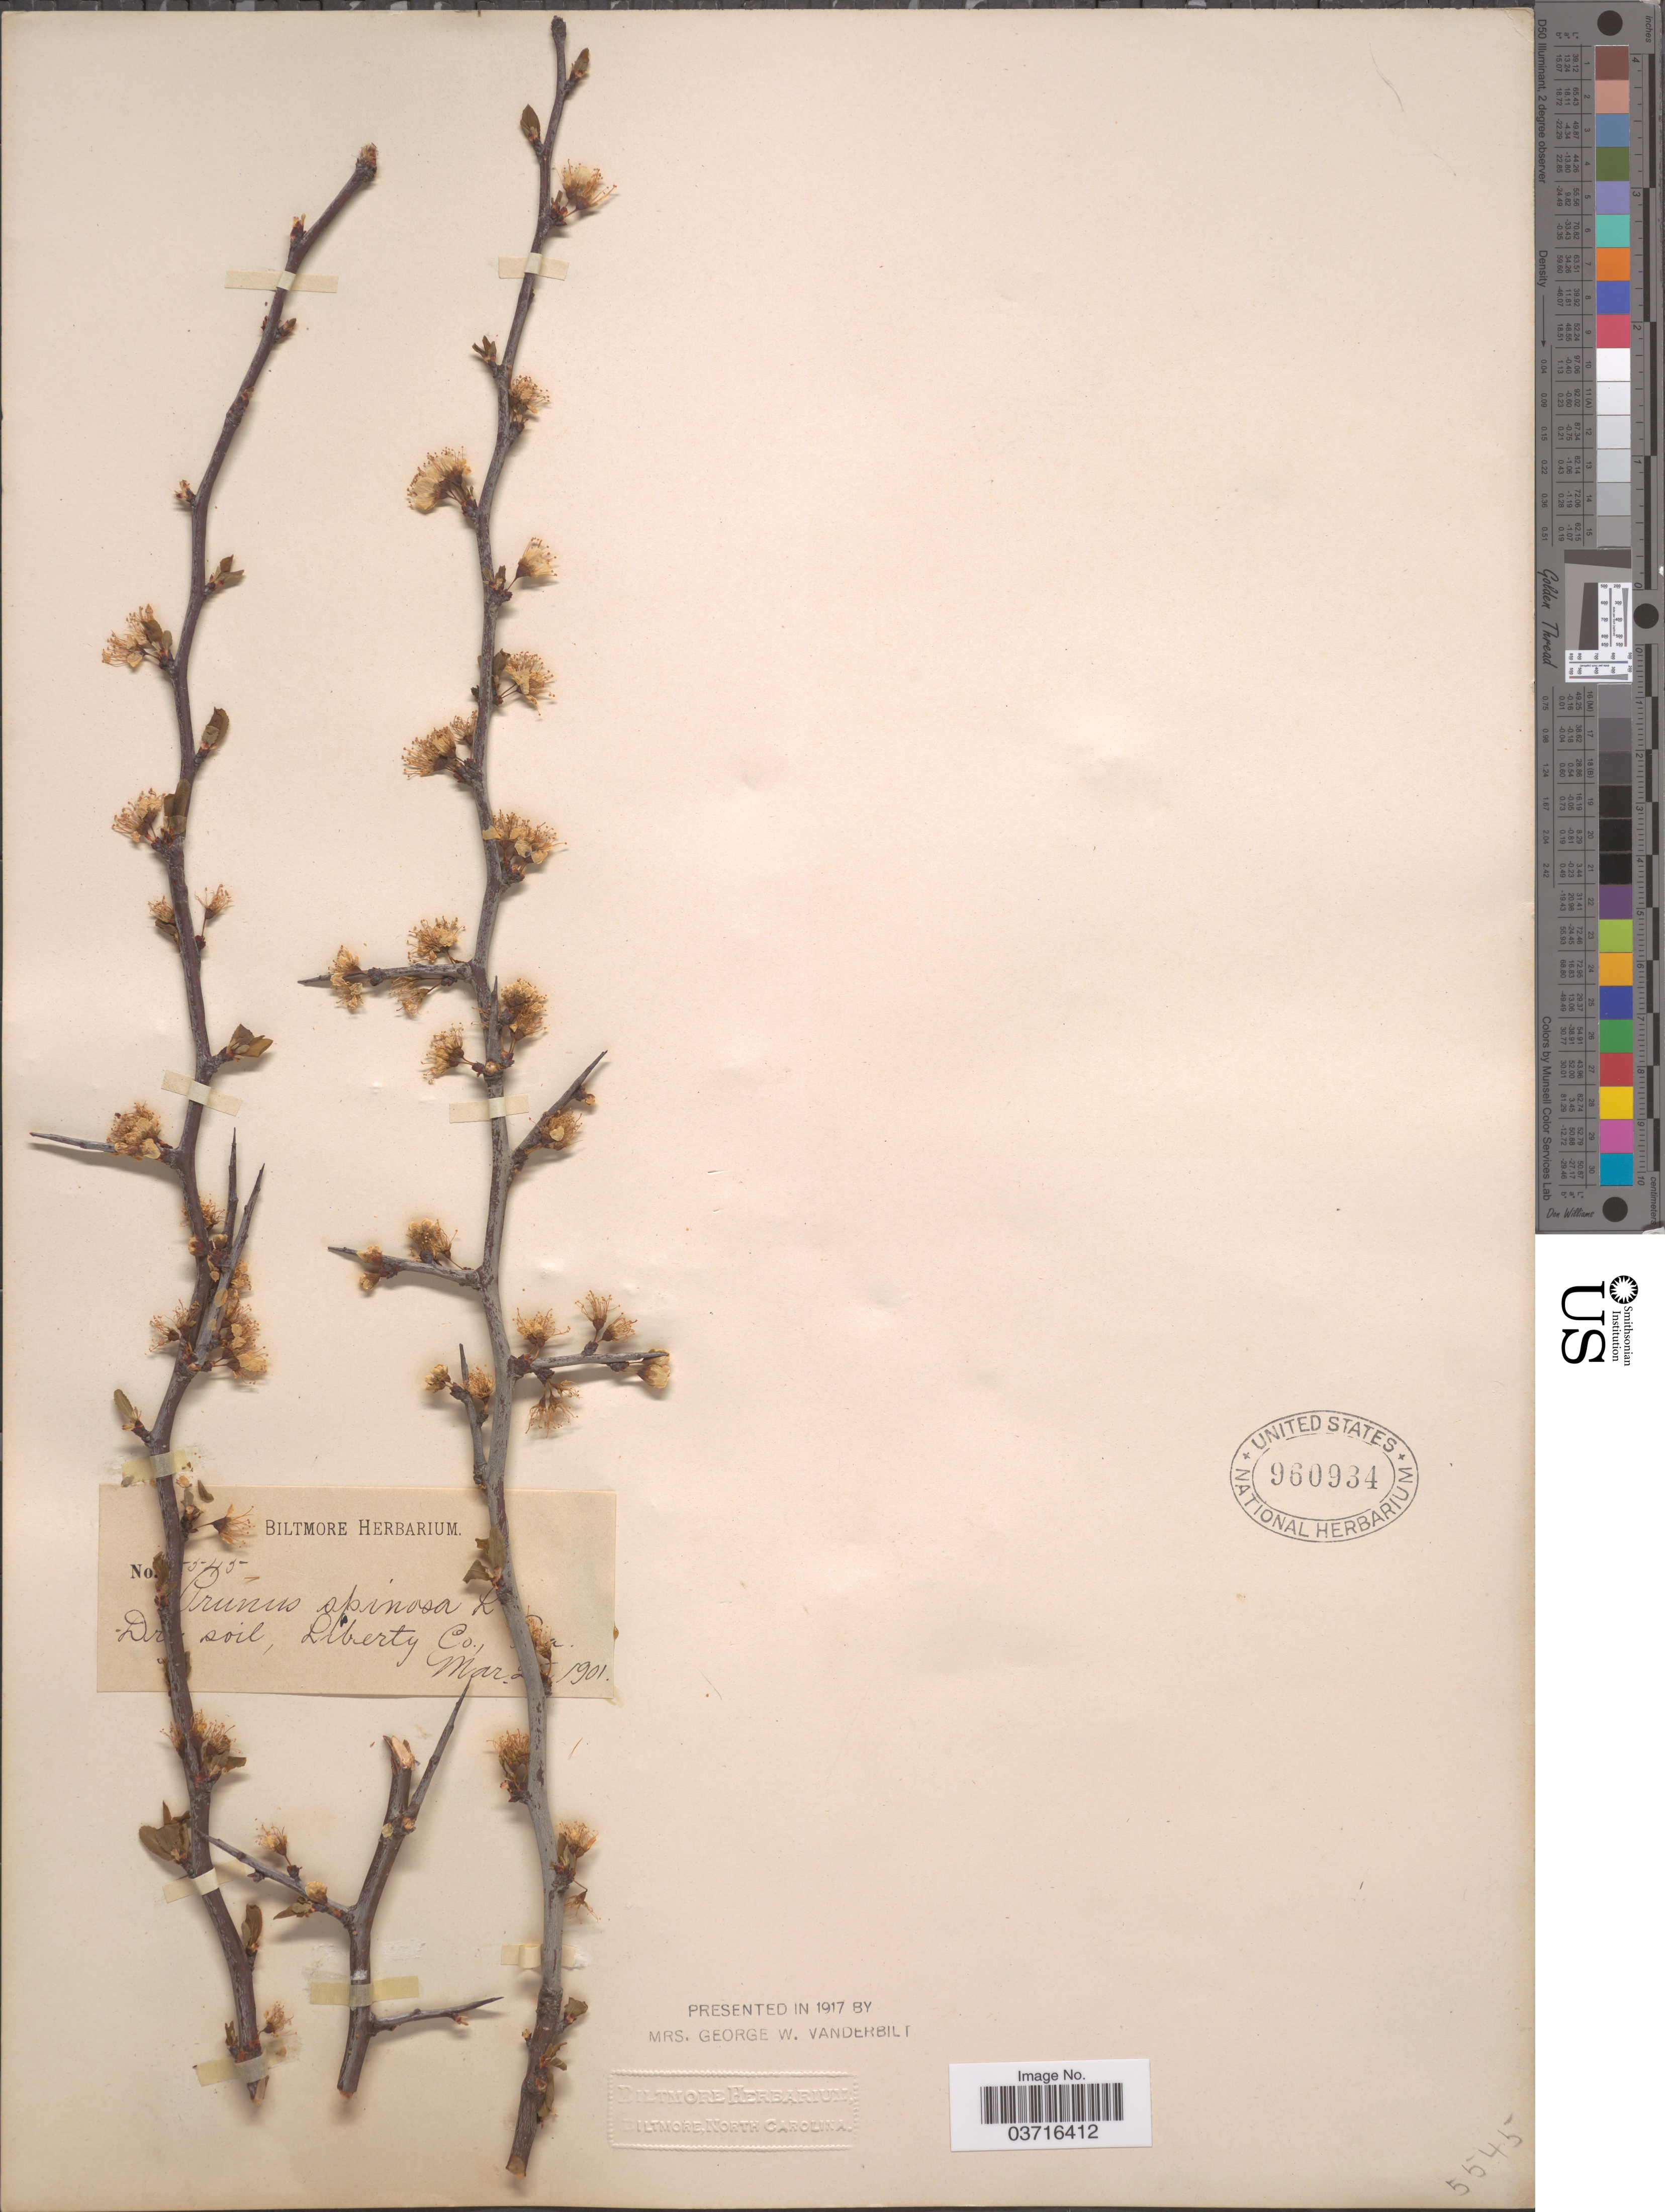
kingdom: Plantae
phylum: Tracheophyta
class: Magnoliopsida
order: Rosales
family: Rosaceae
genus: Prunus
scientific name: Prunus spinosa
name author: L.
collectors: ex herb. Biltmore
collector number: !545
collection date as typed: Mar [covered] 1901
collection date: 1901-03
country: United States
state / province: Florida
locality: Liberty Co.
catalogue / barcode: US 960934